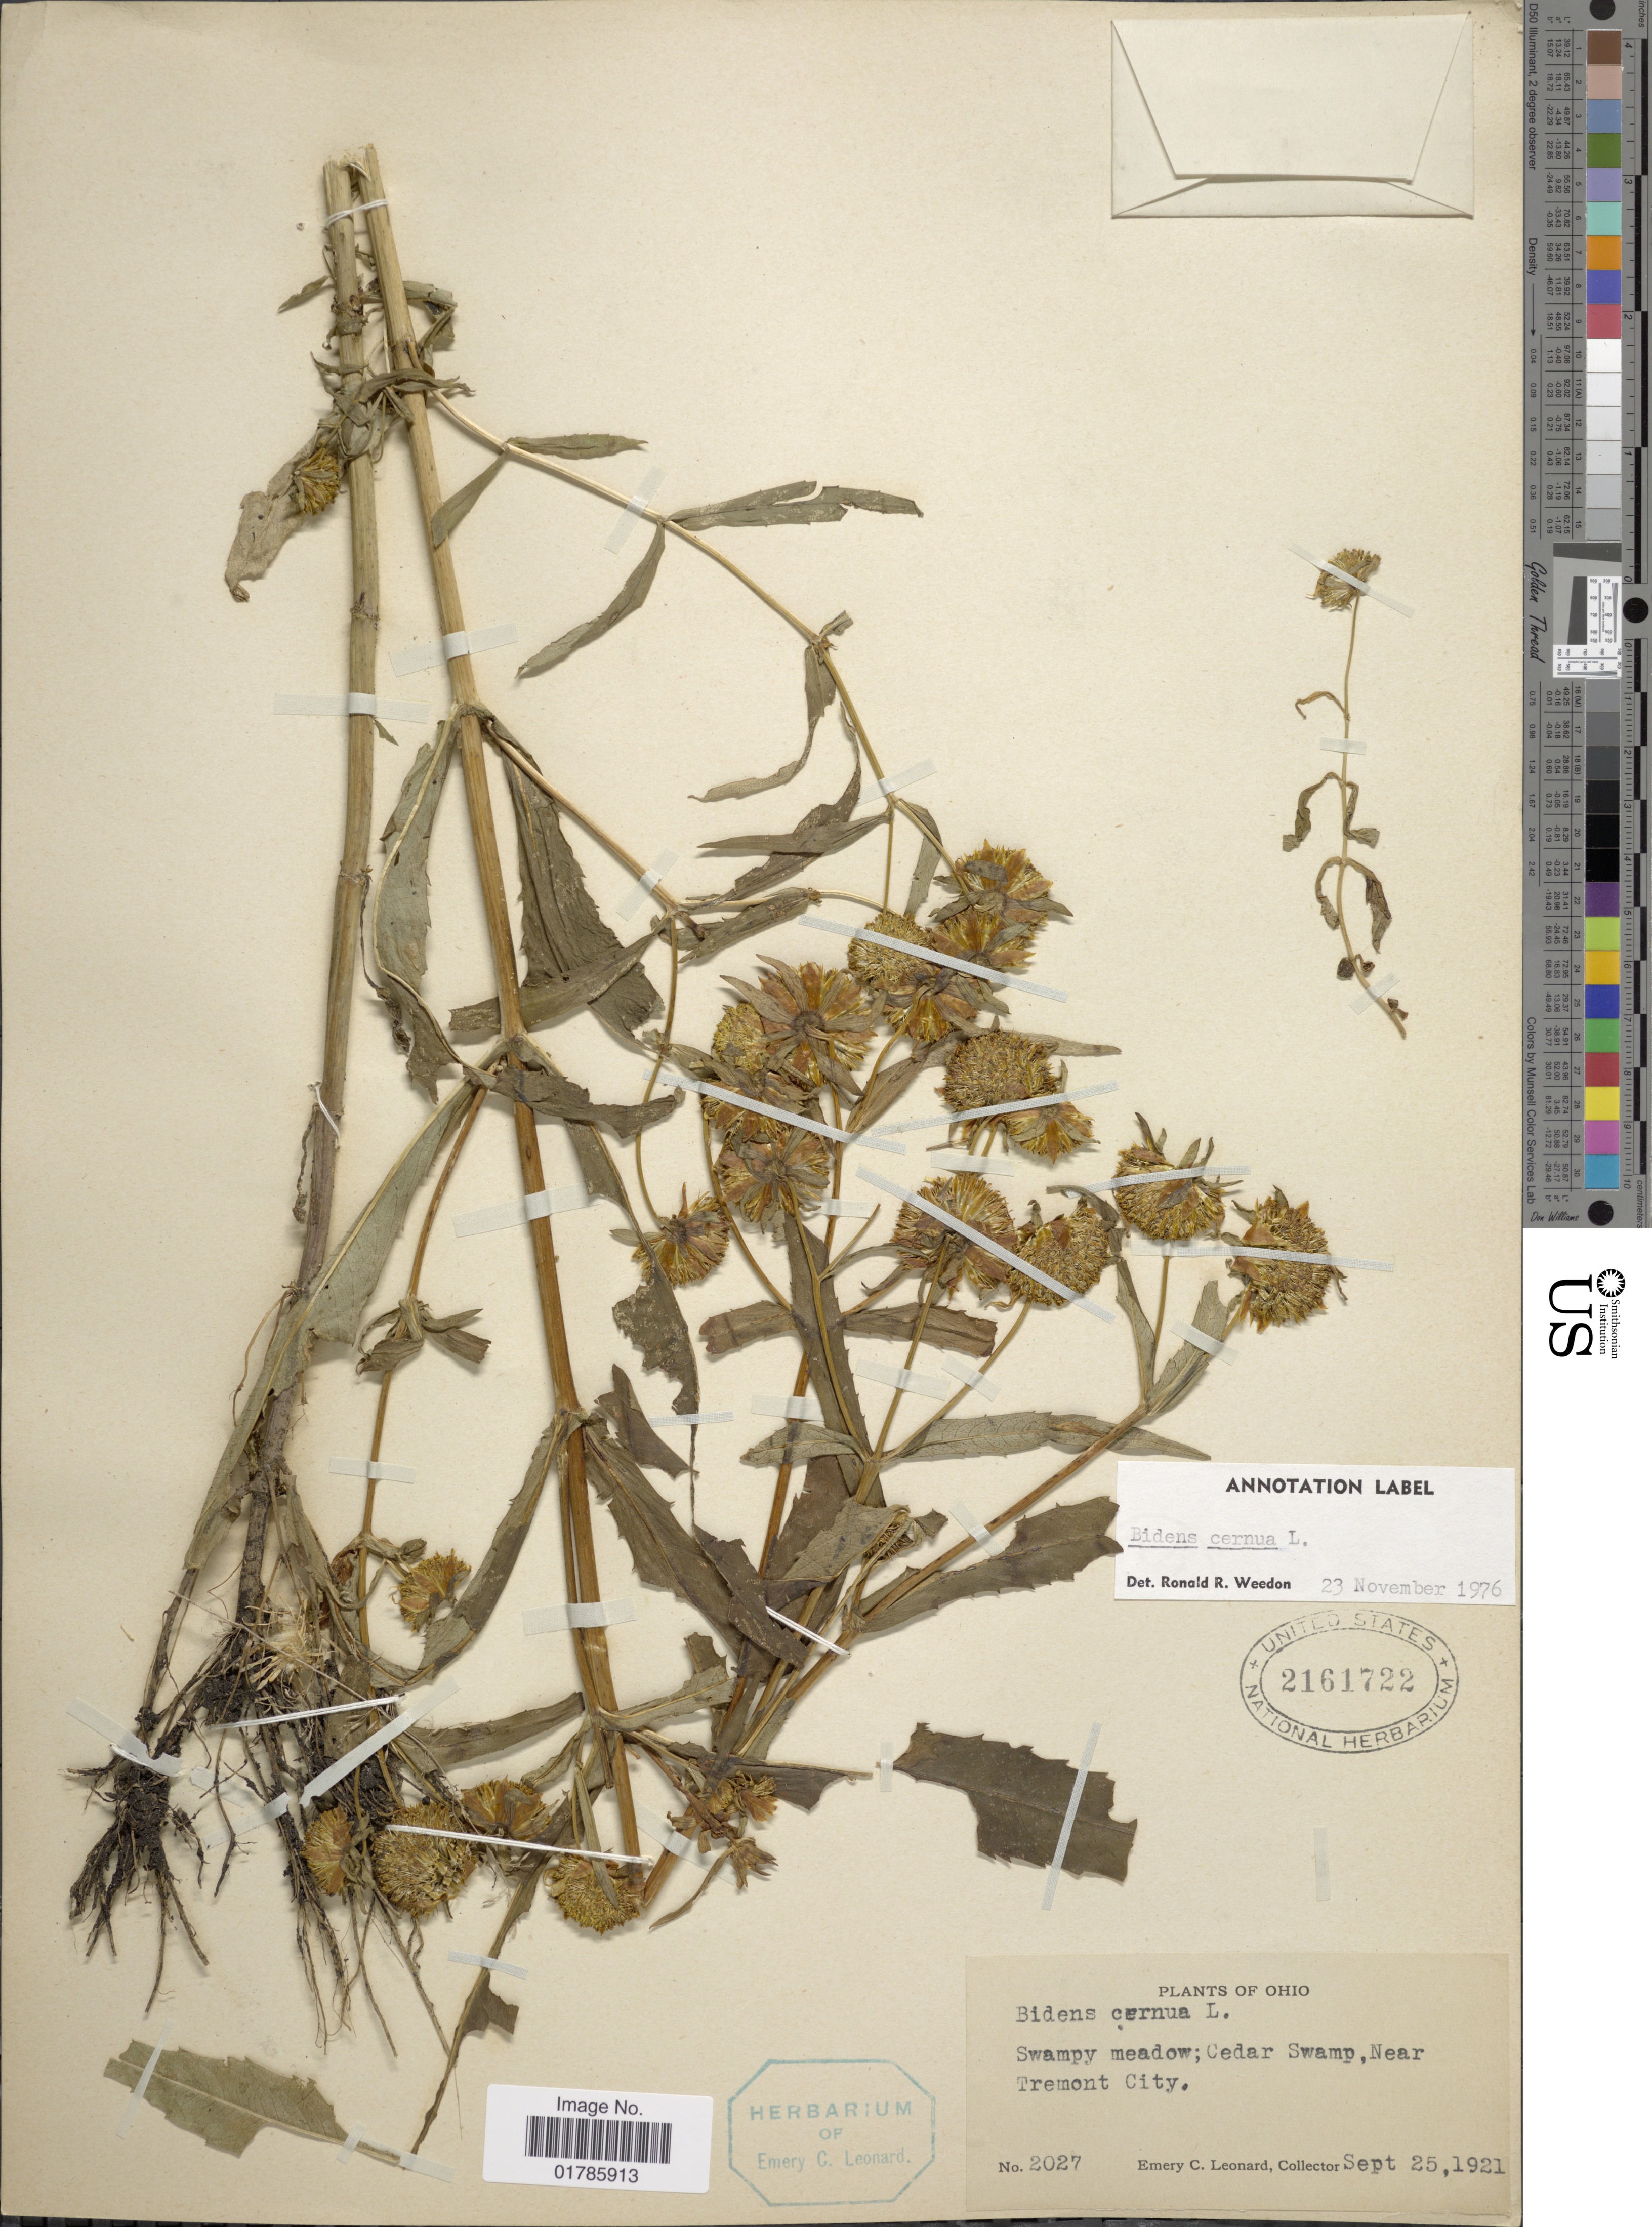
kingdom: Plantae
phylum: Tracheophyta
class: Magnoliopsida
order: Asterales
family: Asteraceae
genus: Bidens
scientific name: Bidens cernua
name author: L.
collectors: E. C. Leonard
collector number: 2027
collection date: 1921-09-25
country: United States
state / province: Ohio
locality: Cedar Swamp, near Tremont City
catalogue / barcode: US 2161722